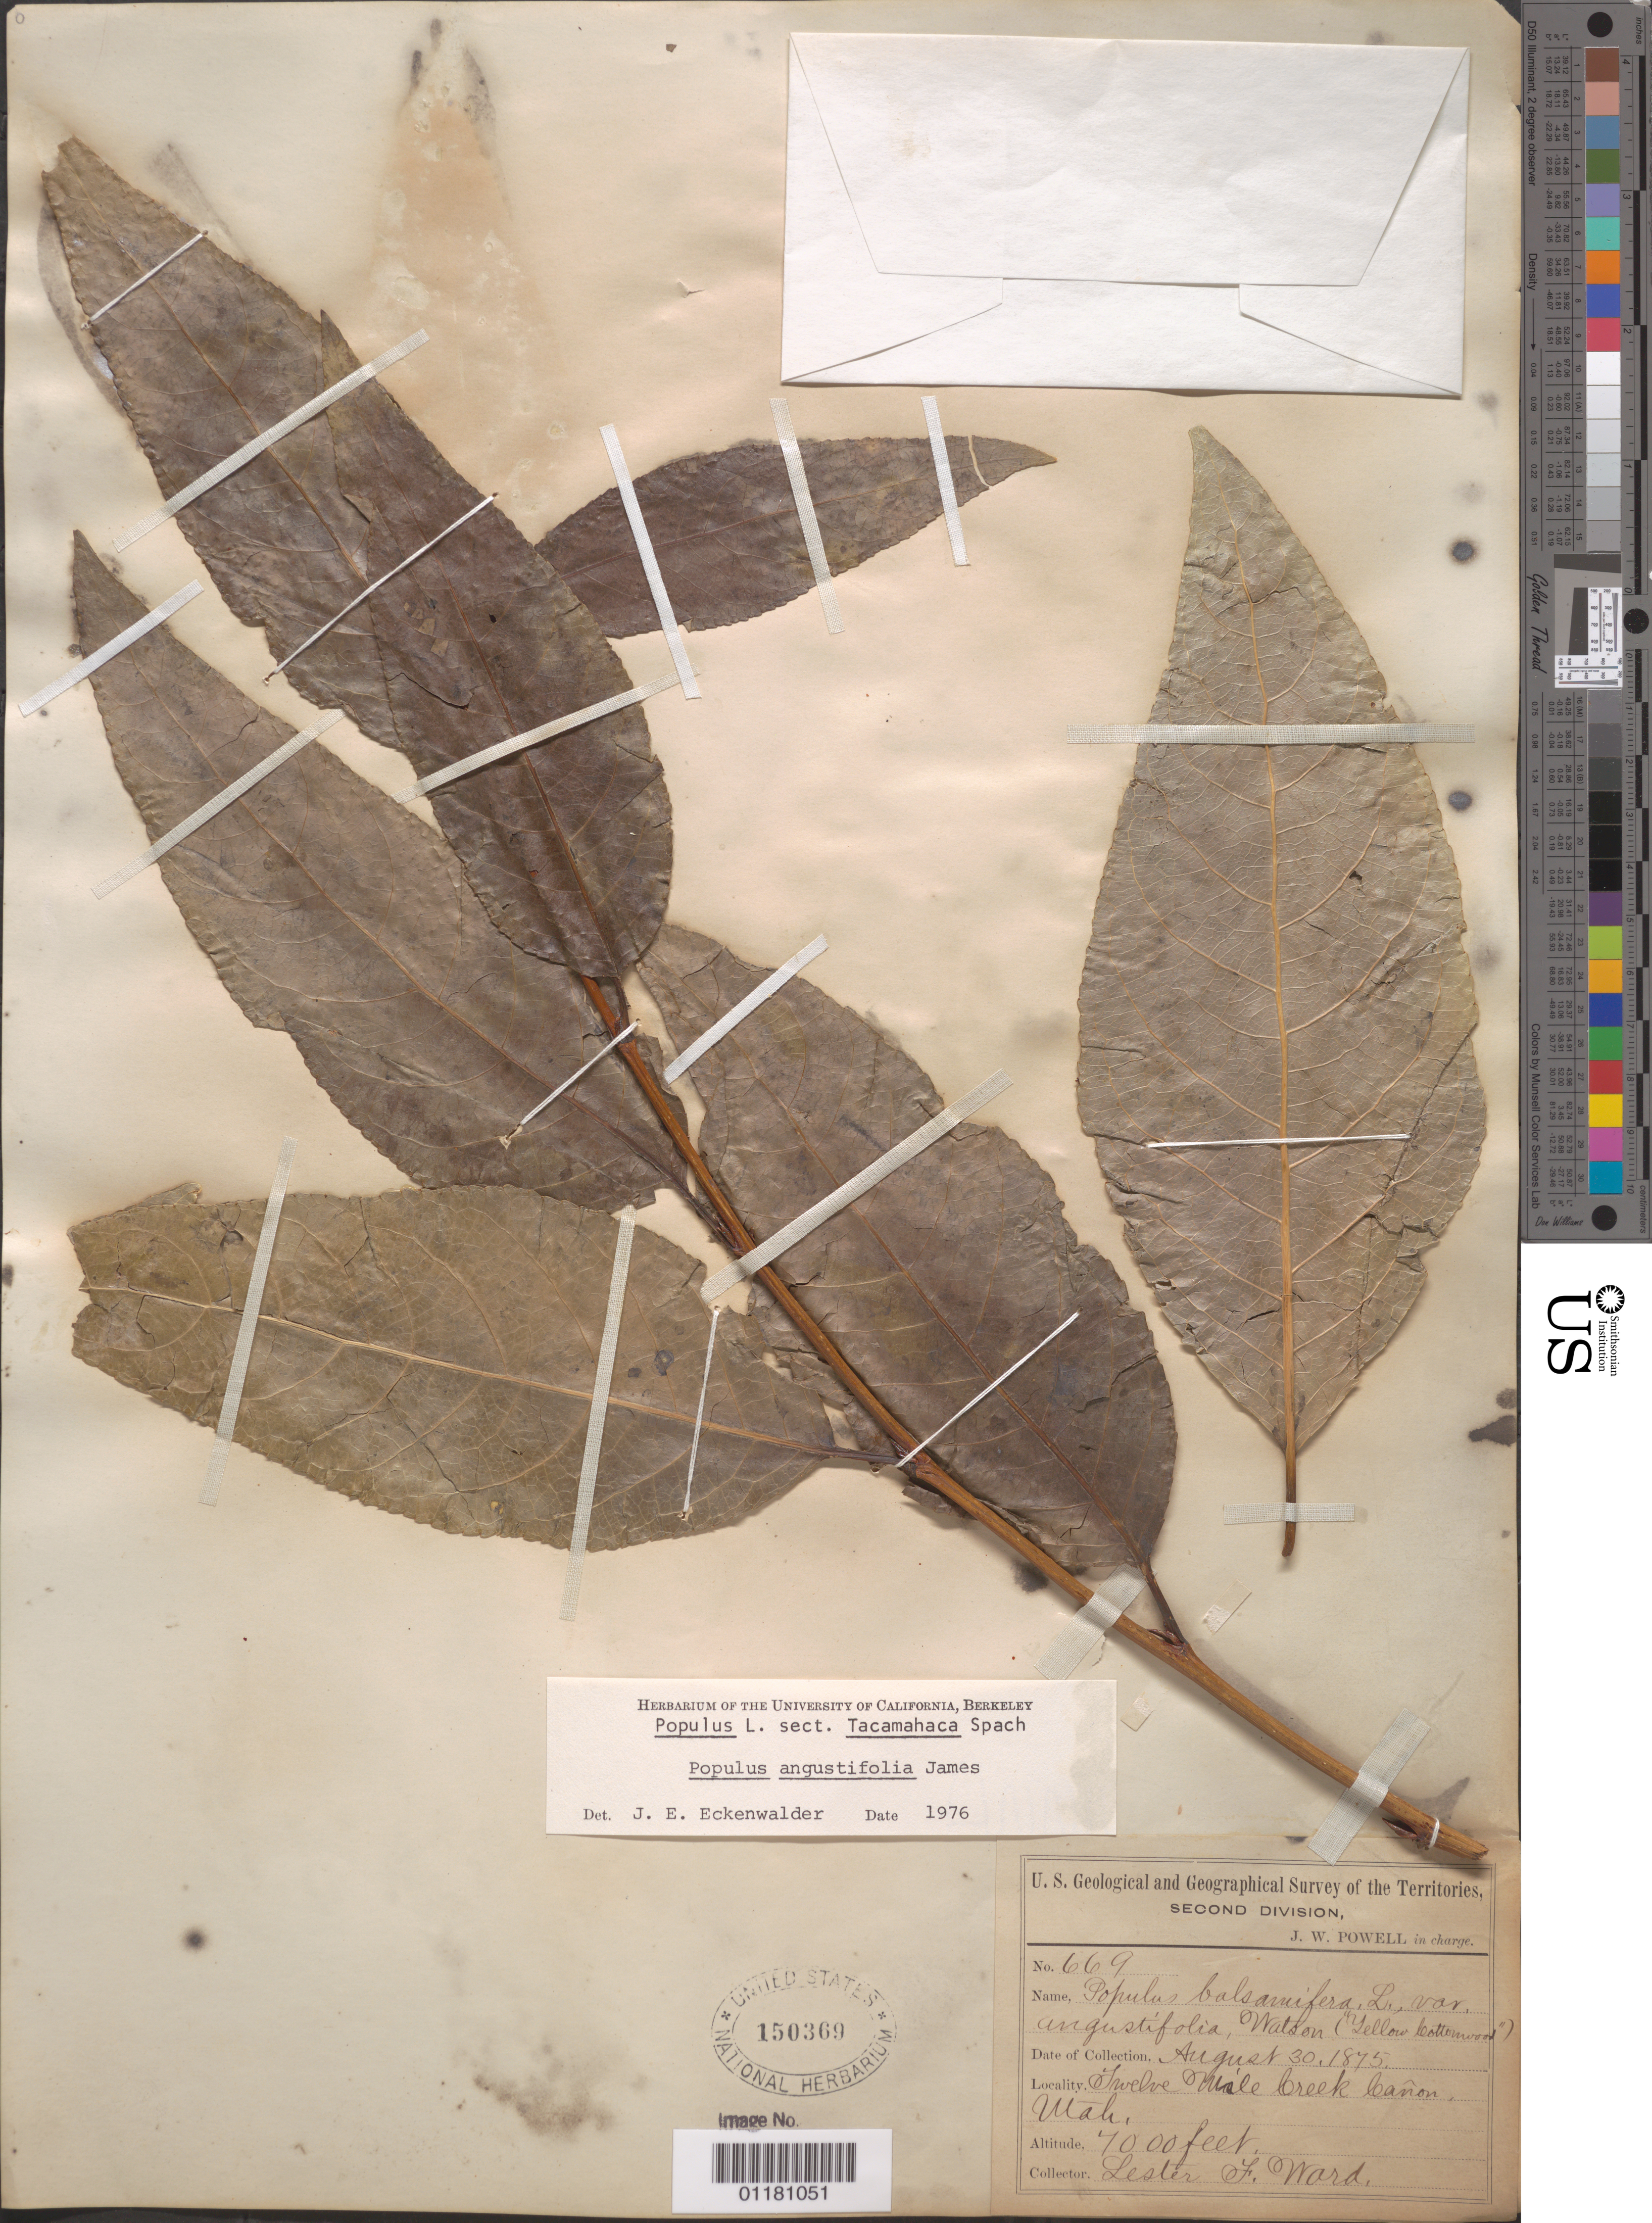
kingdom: Plantae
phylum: Tracheophyta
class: Magnoliopsida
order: Malpighiales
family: Salicaceae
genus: Populus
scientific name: Populus angustifolia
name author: E. James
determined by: Eckenwalder, James E.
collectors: L. F. Ward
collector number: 669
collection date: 1875-08-30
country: United States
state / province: Utah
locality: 12 mile Creek Canyon.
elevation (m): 2134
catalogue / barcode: US 150369